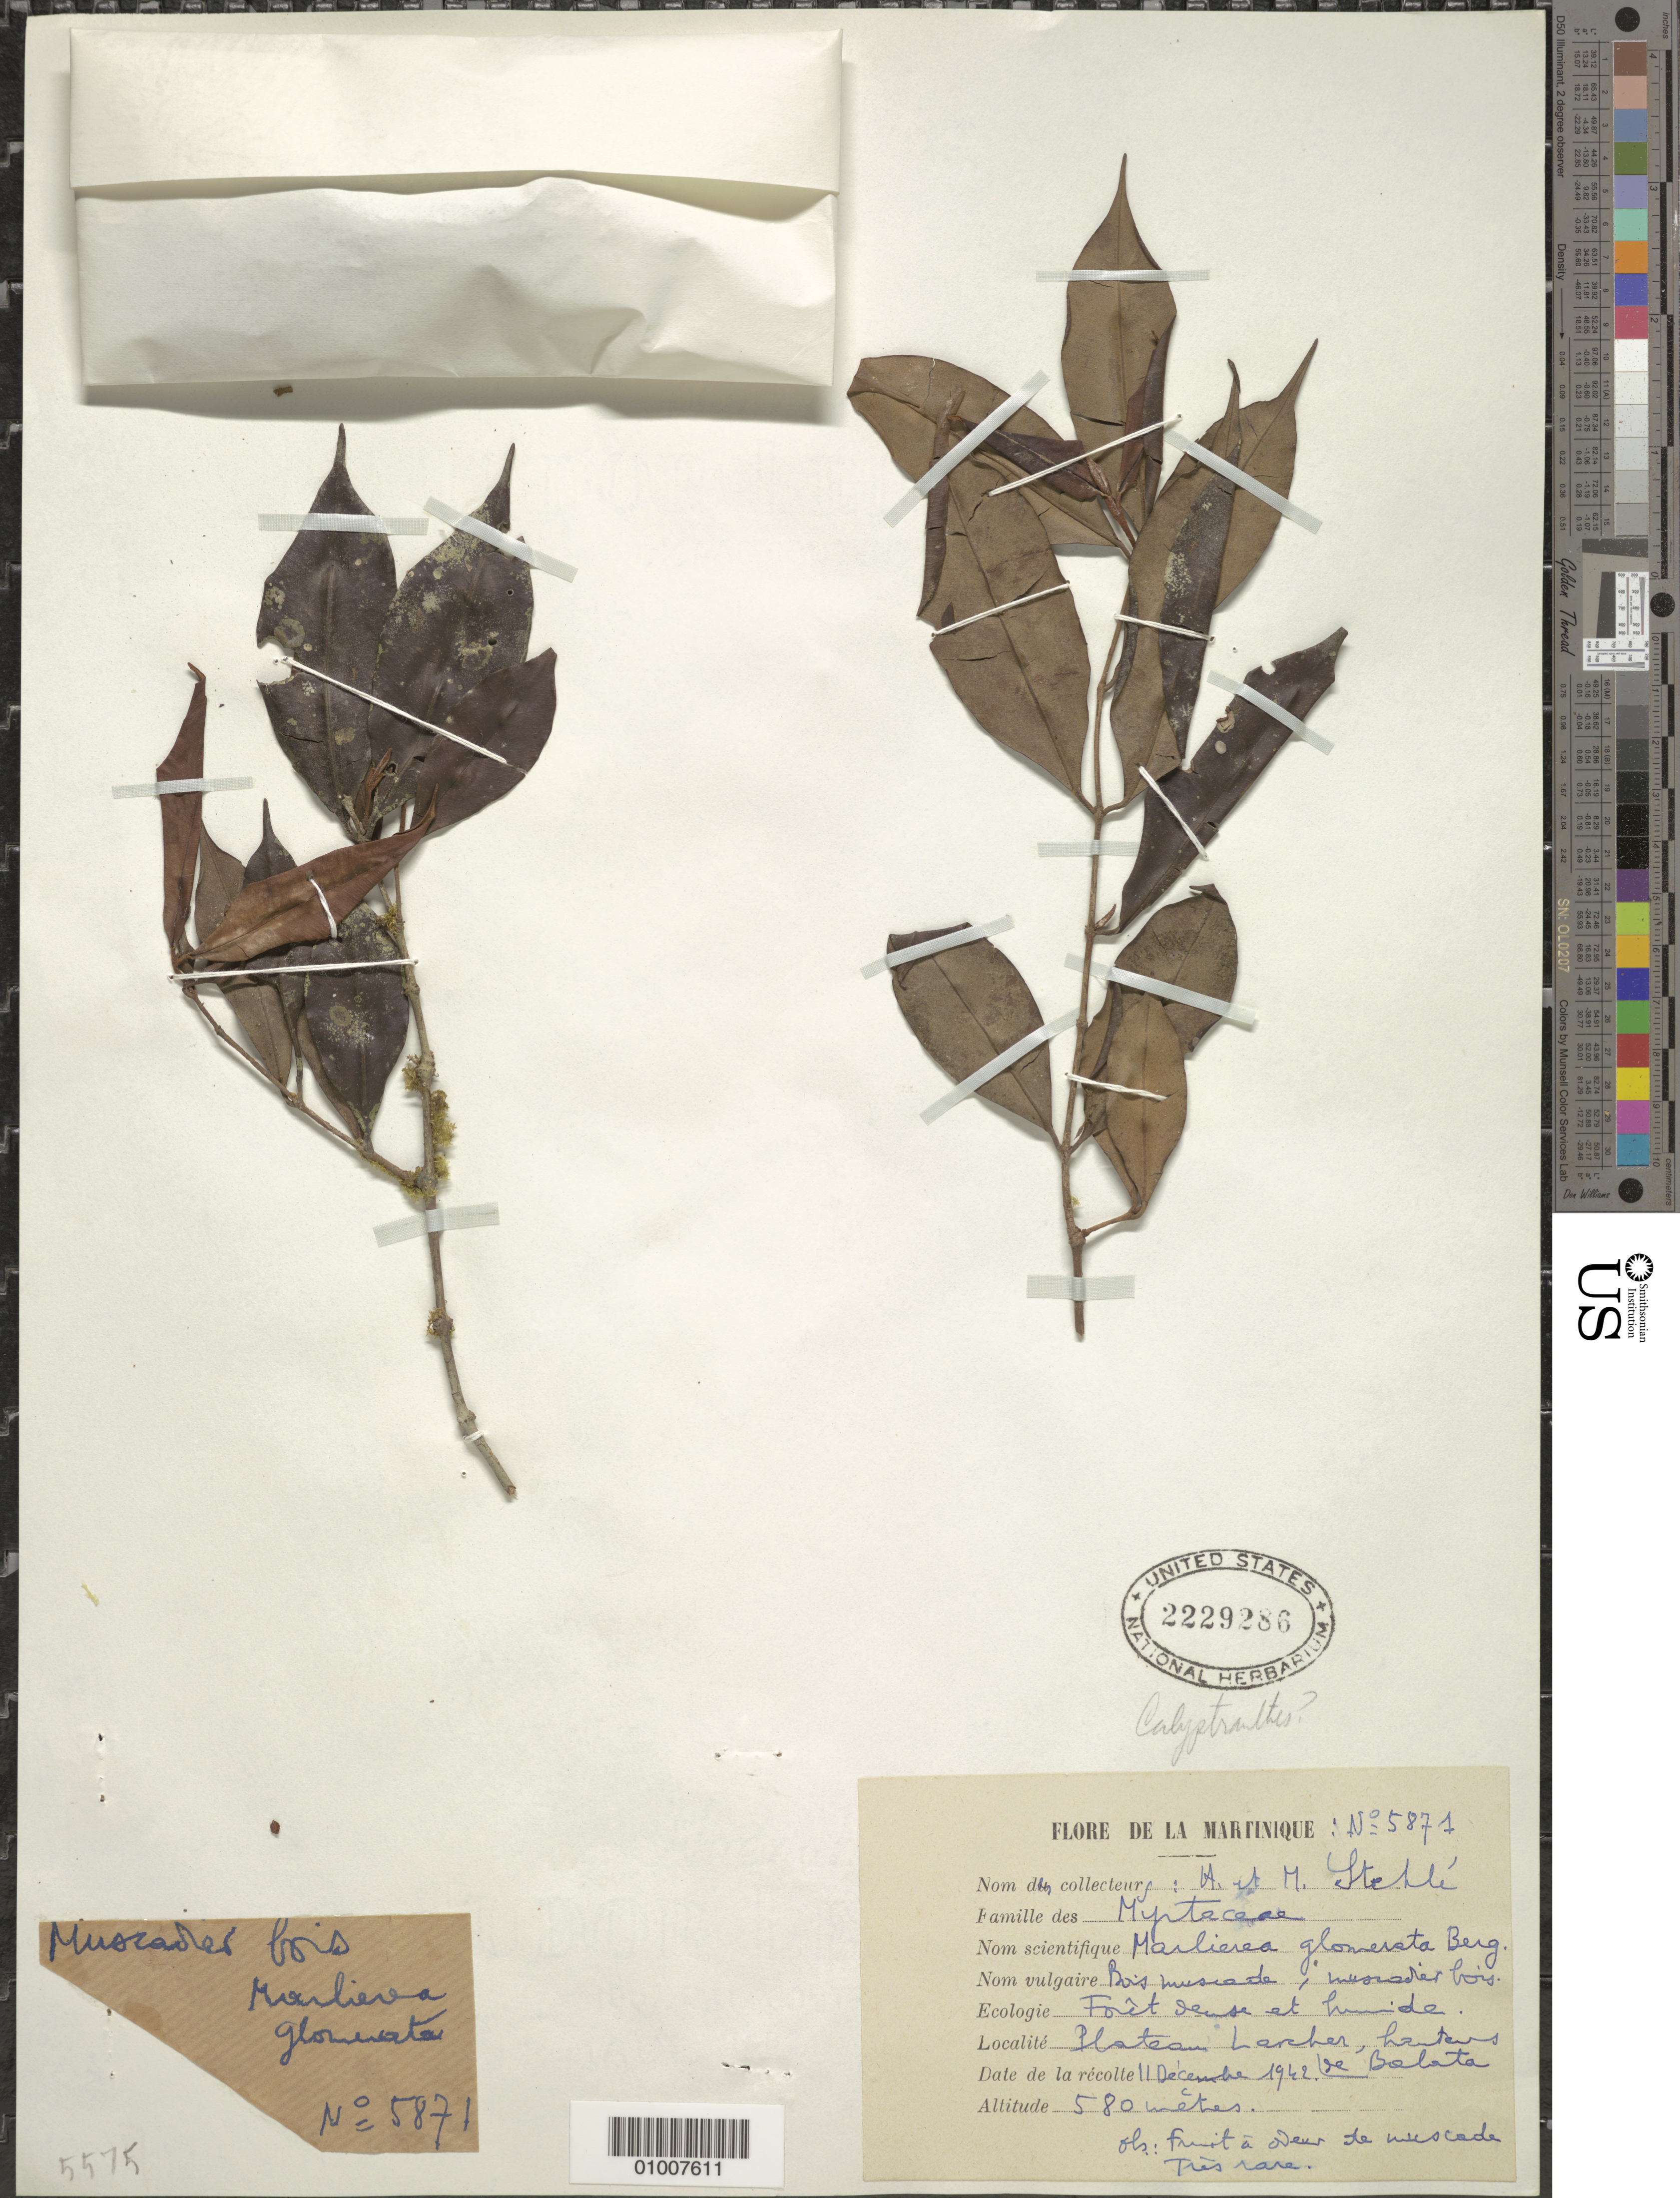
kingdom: Plantae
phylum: Tracheophyta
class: Magnoliopsida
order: Myrtales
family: Myrtaceae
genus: Plinia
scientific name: Plinia pinnata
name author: L.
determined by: Strong, Mark T., (BOT), Smithsonian Institution - National Museum of Natural History (UNITED STATES)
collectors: H. Stehlé & M. Stehlé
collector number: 5871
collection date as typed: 11 Dec 1942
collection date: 1942-12-11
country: Martinique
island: Martinique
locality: Balata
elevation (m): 580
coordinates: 0 N, 0 E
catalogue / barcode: US 2229286